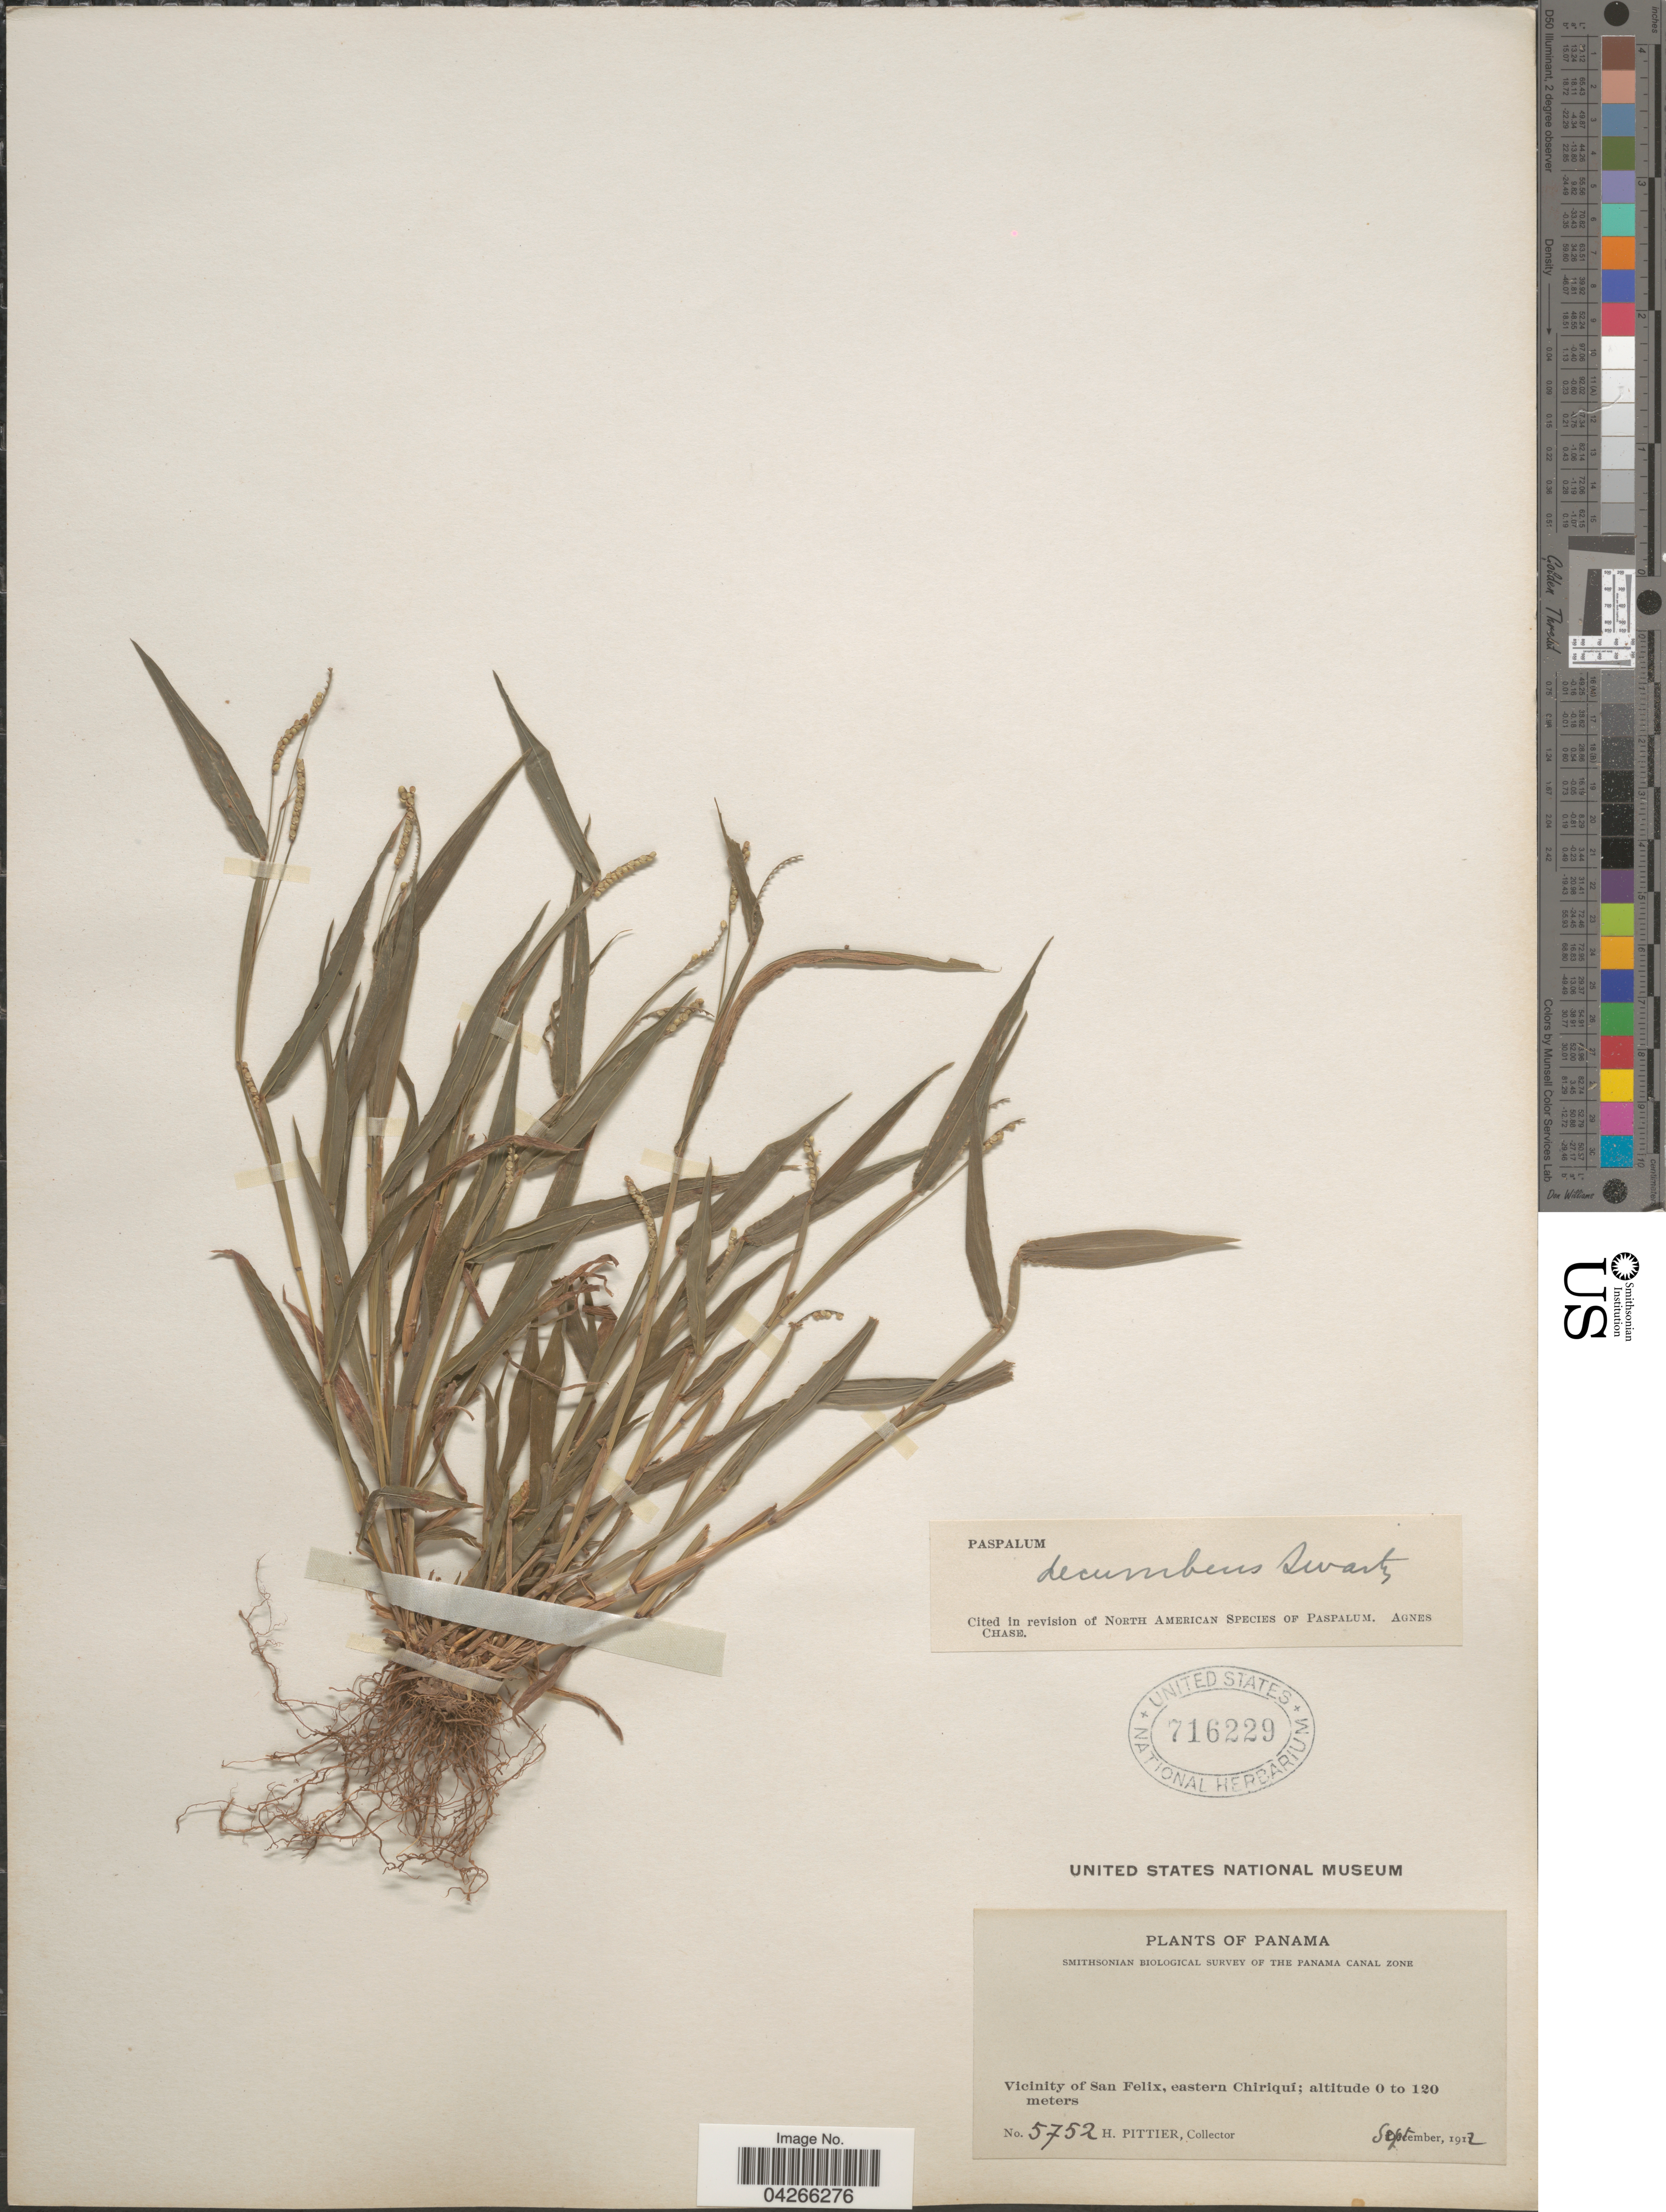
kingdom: Plantae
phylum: Tracheophyta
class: Liliopsida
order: Poales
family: Poaceae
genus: Paspalum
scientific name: Paspalum decumbens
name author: Sw.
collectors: H. F. Pittier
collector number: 5752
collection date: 1912-09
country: Panama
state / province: Chiriqui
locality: Smithsonian Biological Survey of the Panama Canal Zone. Vicinity of San Felix, eastern Chiriquí.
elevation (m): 0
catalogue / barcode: US 716229